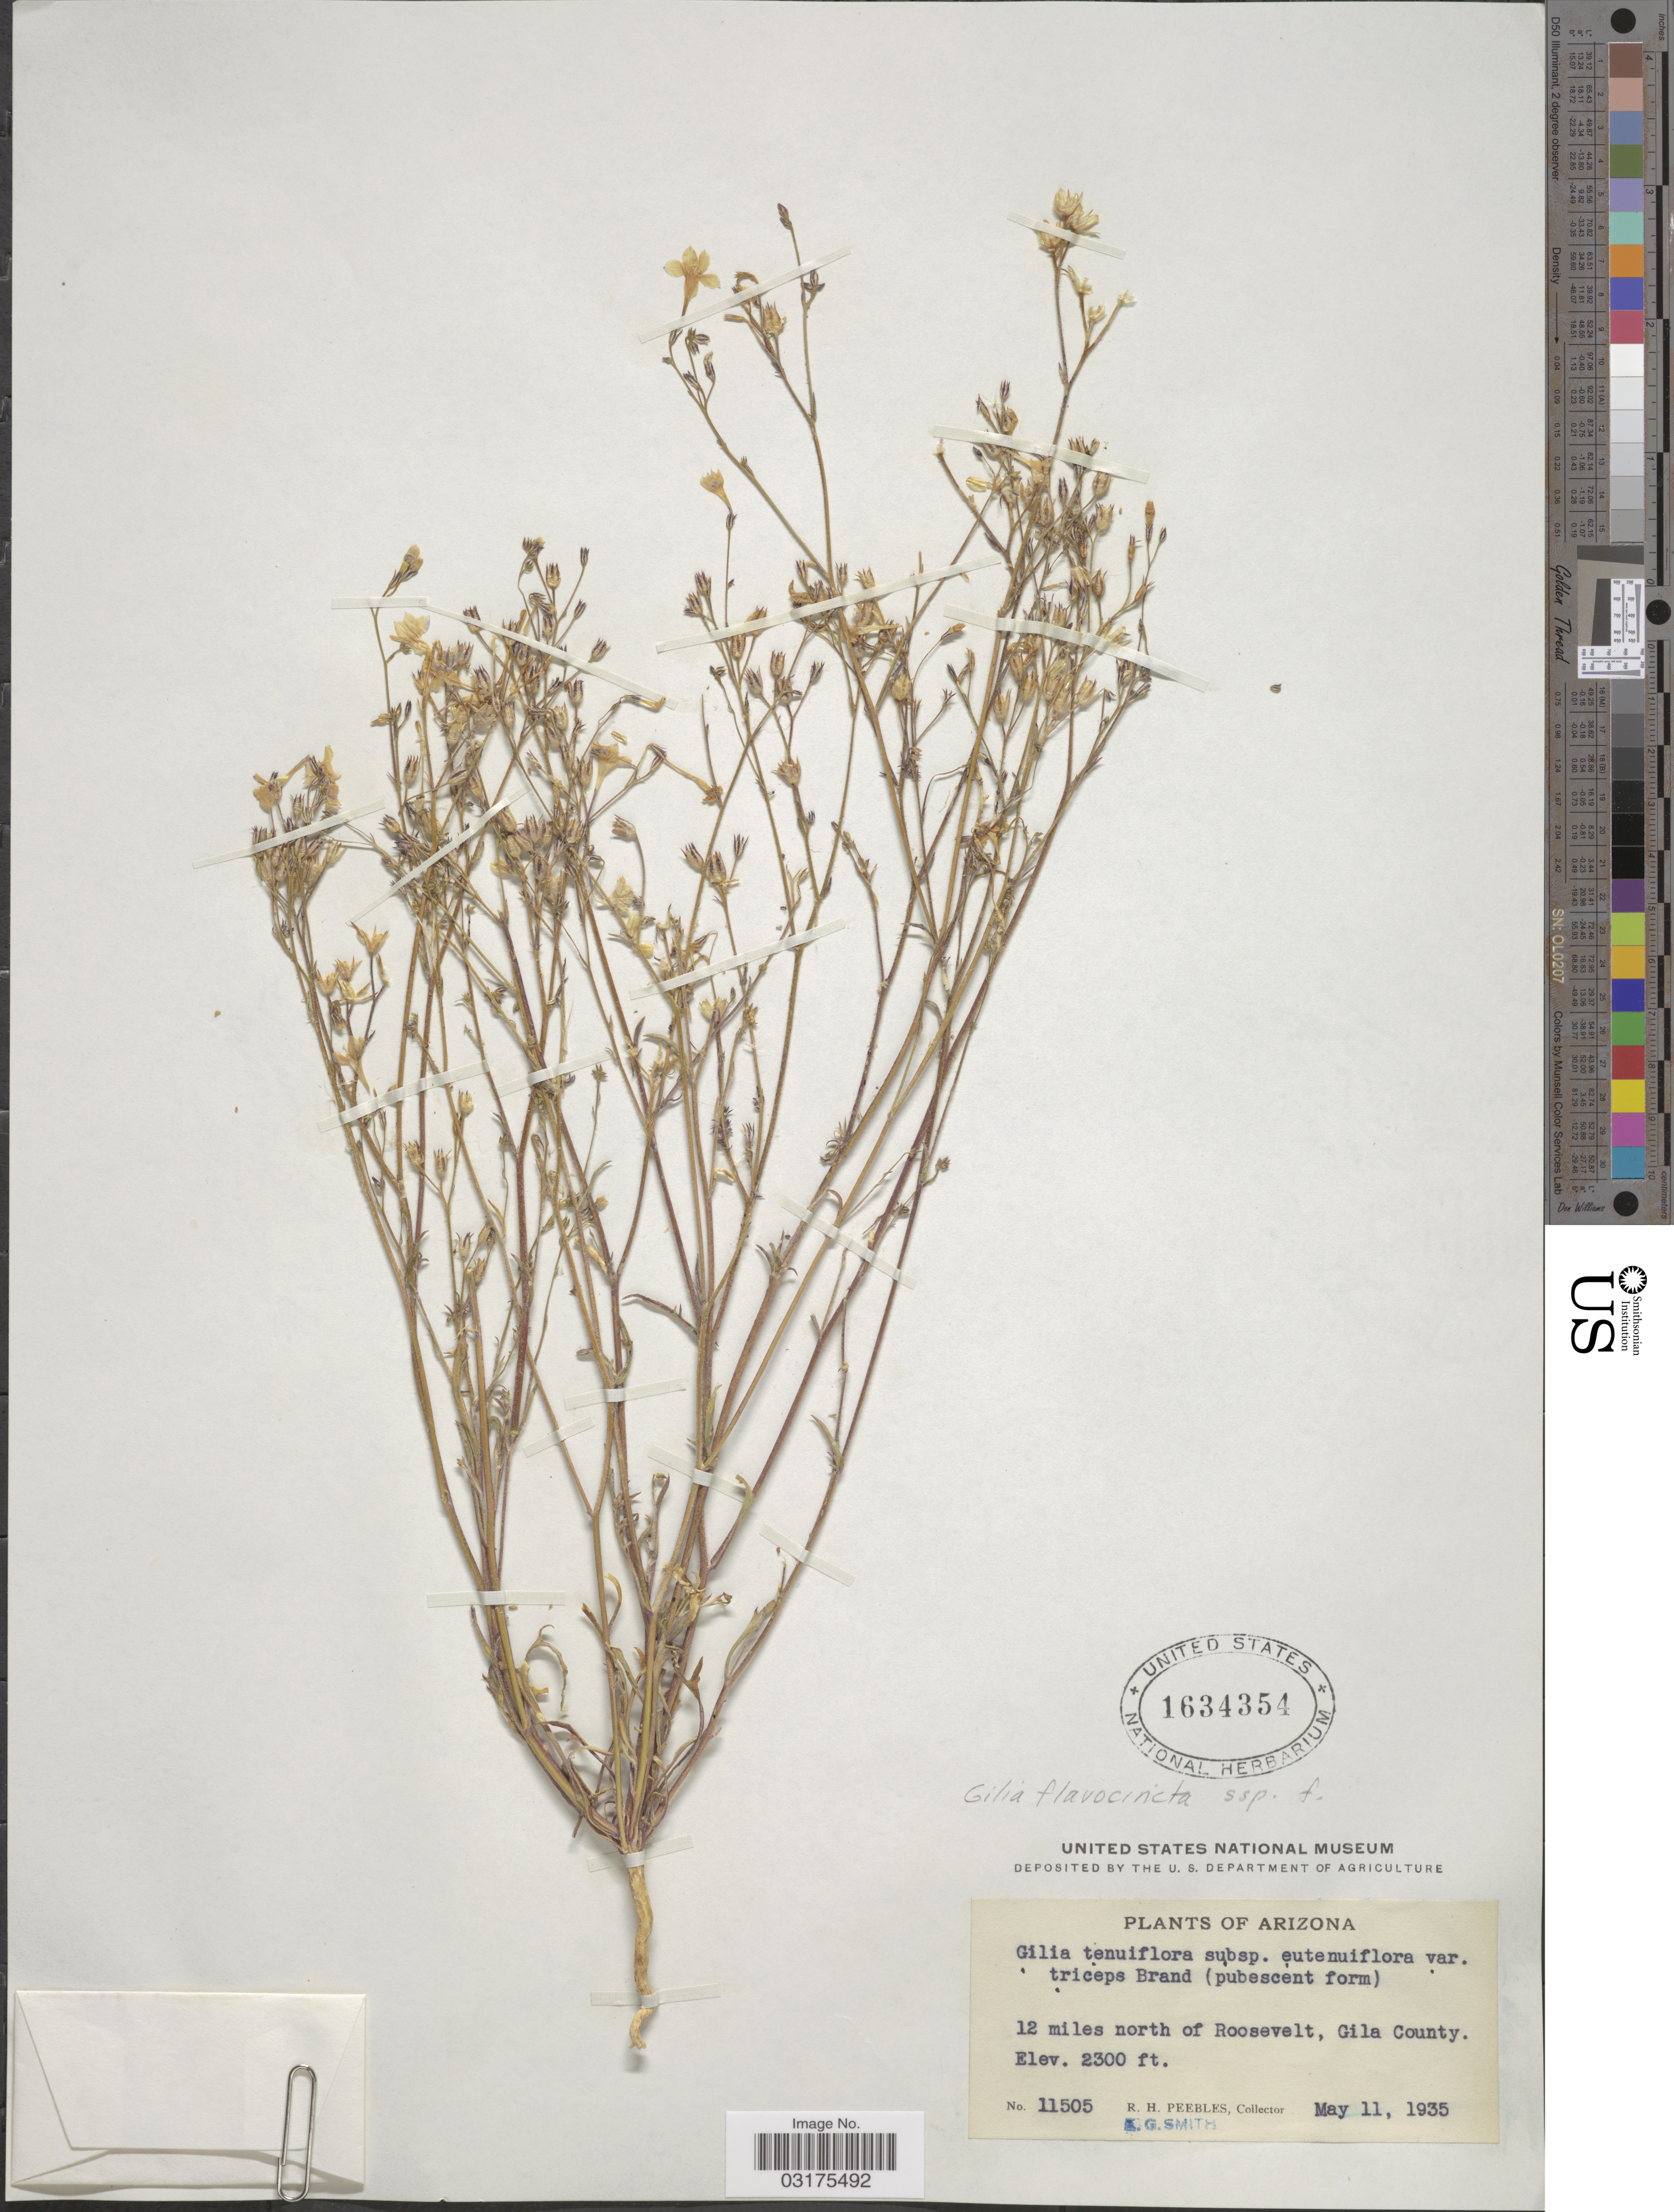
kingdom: Plantae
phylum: Tracheophyta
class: Magnoliopsida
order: Ericales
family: Polemoniaceae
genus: Gilia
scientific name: Gilia flavocincta subsp. flavocincta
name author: A. Nelson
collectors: R. H. Peebles & E. G. Smith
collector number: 11505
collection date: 1935-05-11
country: United States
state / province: Arizona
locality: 12 miles north of Roosevelt, Gila County.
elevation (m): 701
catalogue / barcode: US 1634354